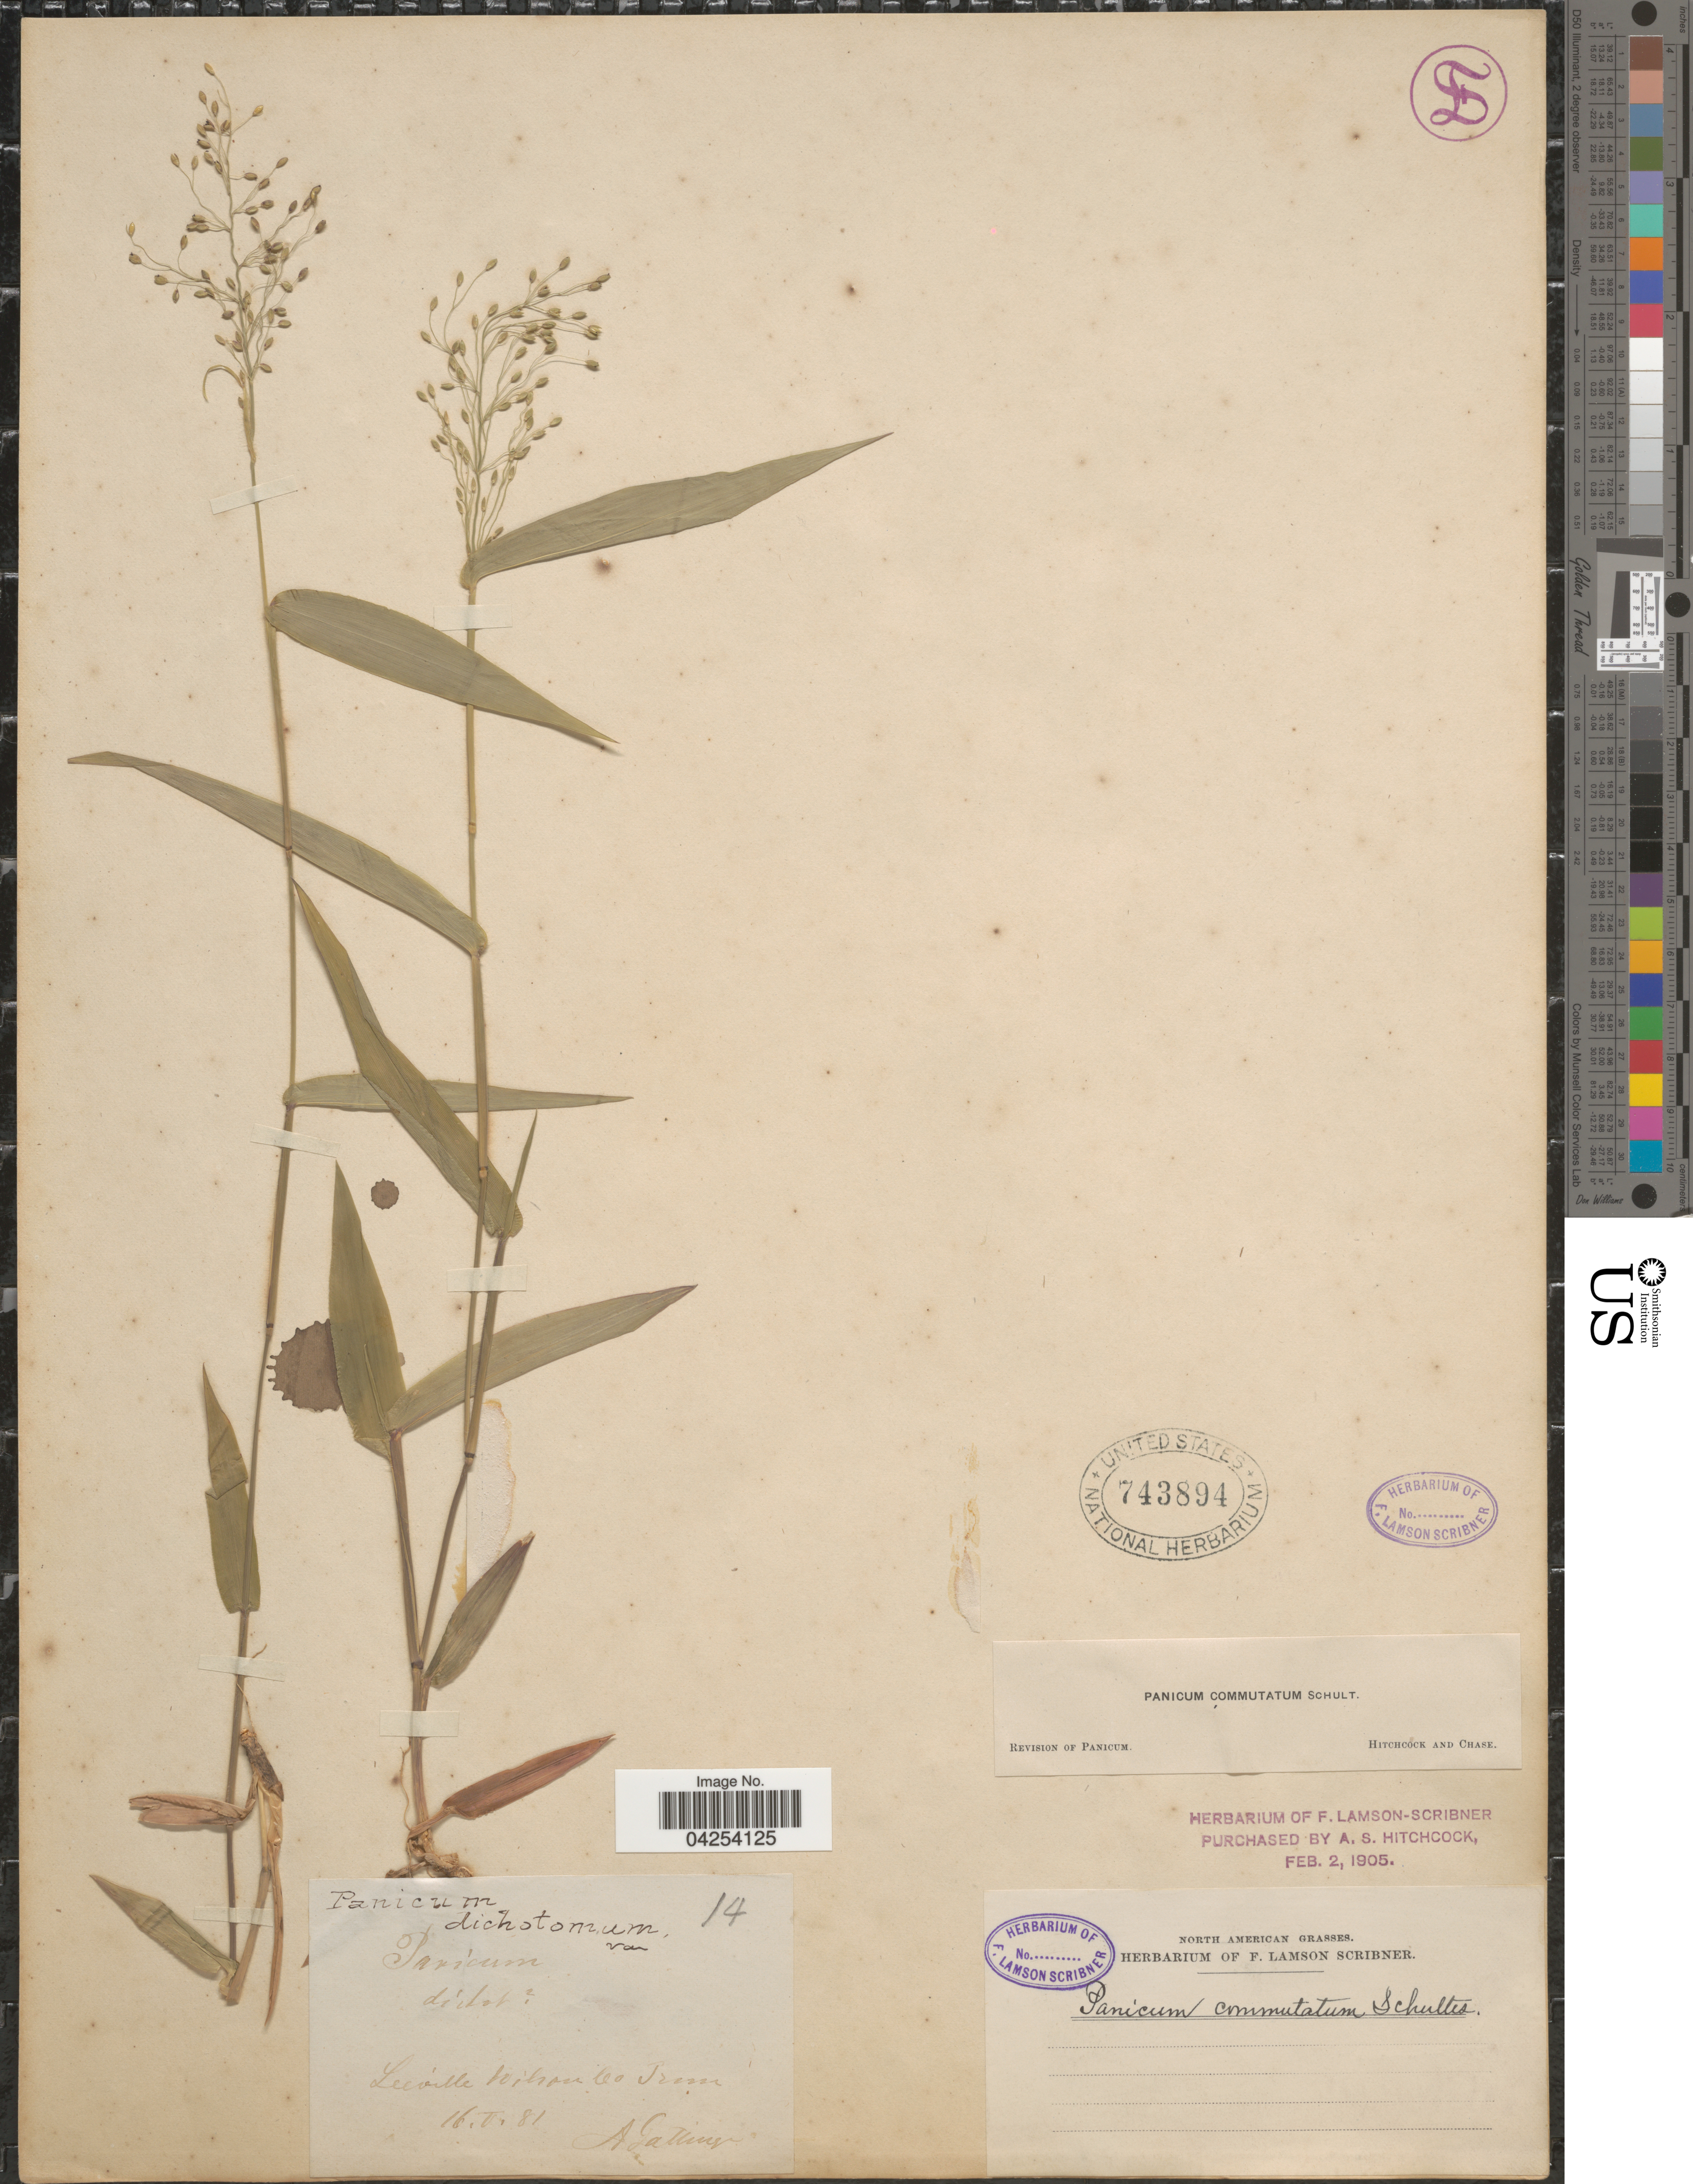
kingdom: Plantae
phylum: Tracheophyta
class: Liliopsida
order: Poales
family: Poaceae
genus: Dichanthelium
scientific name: Dichanthelium commutatum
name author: (Schult.) Gould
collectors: A. Gattinger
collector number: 14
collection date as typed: Transcribed d/m/y: 16/5/81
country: United States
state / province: Tennessee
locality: Leeville Wilson Co.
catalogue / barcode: US 743894